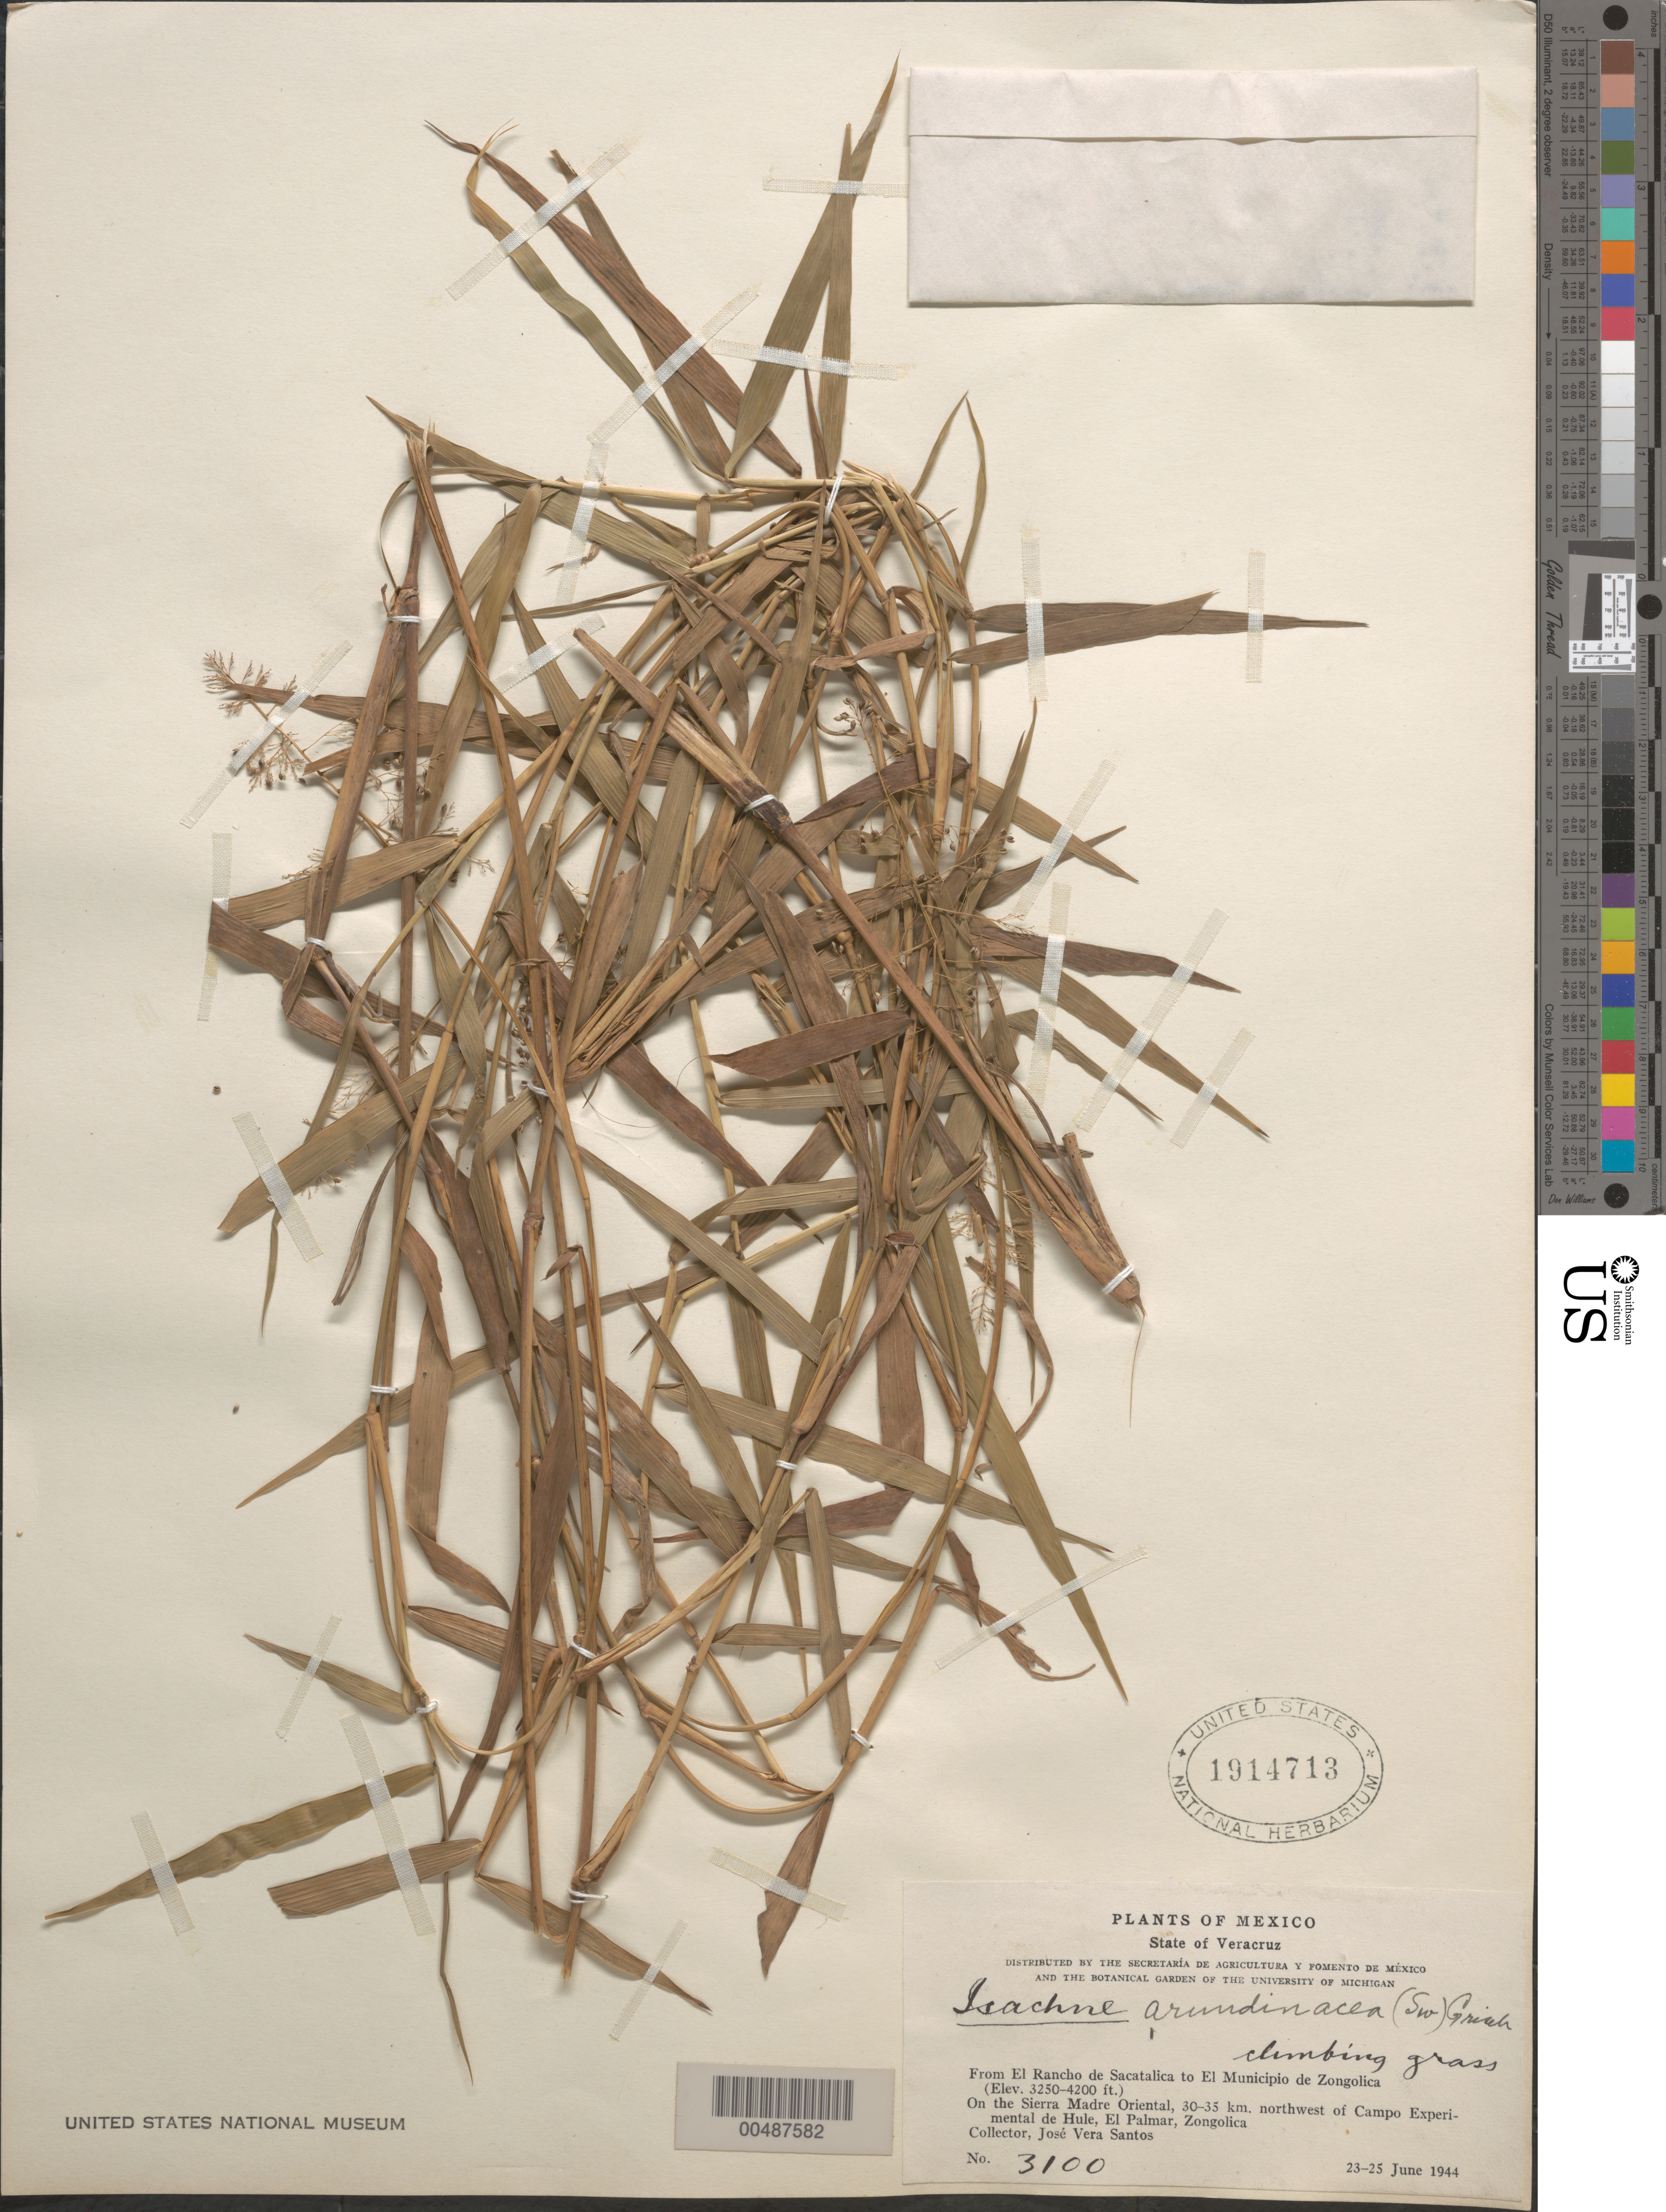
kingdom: Plantae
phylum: Tracheophyta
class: Liliopsida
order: Poales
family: Poaceae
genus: Isachne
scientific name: Isachne arundinacea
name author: (Sw.) Griseb.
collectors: J. V. Santos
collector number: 3100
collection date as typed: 23 Jun 1944 to 25 Jun 1944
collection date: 1944-06-23/1944-06-25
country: Mexico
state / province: Veracruz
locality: From El Rancho de Sacatalica to Mun. de Zongolica, on the Sierra Madre Oriental, 30-35 km NW of Campo Exp. de Hule, El Palmar...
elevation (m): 991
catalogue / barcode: US 1914713